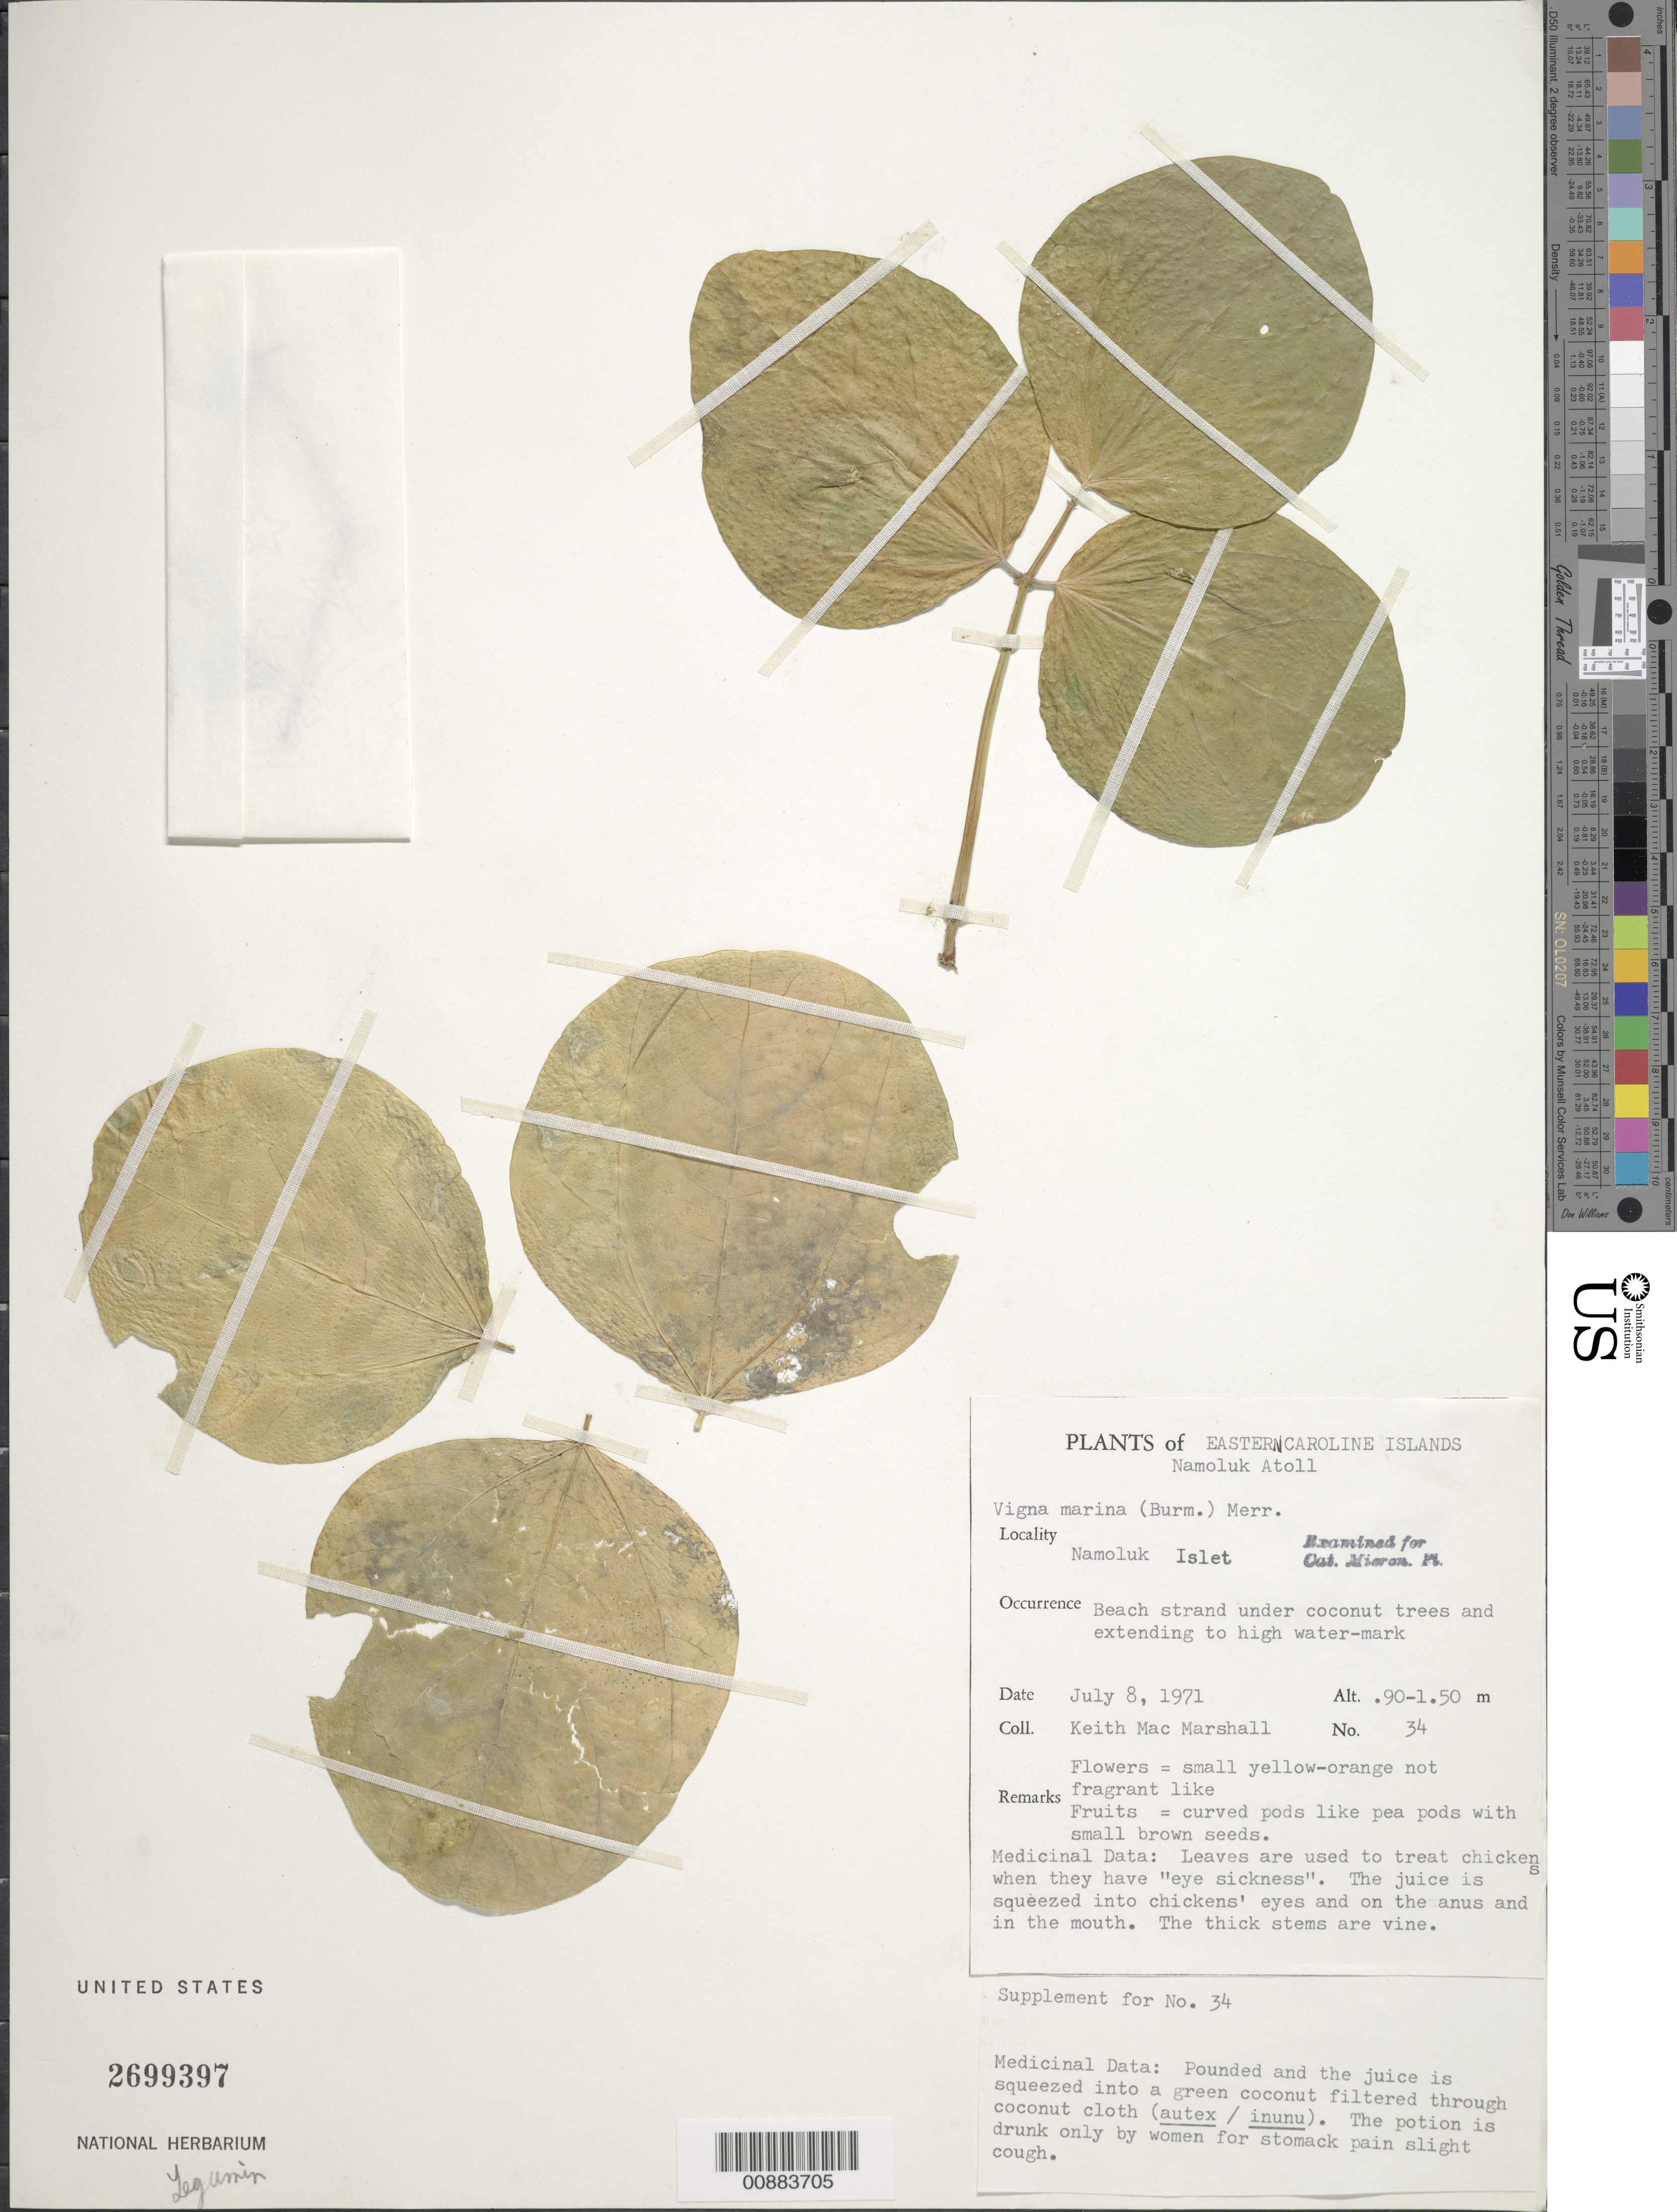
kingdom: Plantae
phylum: Tracheophyta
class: Magnoliopsida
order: Fabales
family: Fabaceae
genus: Vigna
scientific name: Vigna marina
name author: (Burm.) Merr.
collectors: K. M. Marshall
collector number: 34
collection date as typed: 08 Jul 1971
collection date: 1971-07-08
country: Micronesia, Federated States of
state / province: Truk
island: Namokuk [Namoluk] Atoll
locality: Eastern Caroline Islands, Namoluk Islet.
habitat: Beach strand under coconut trees and extending to high water mark.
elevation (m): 0.9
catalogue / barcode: US 2699397